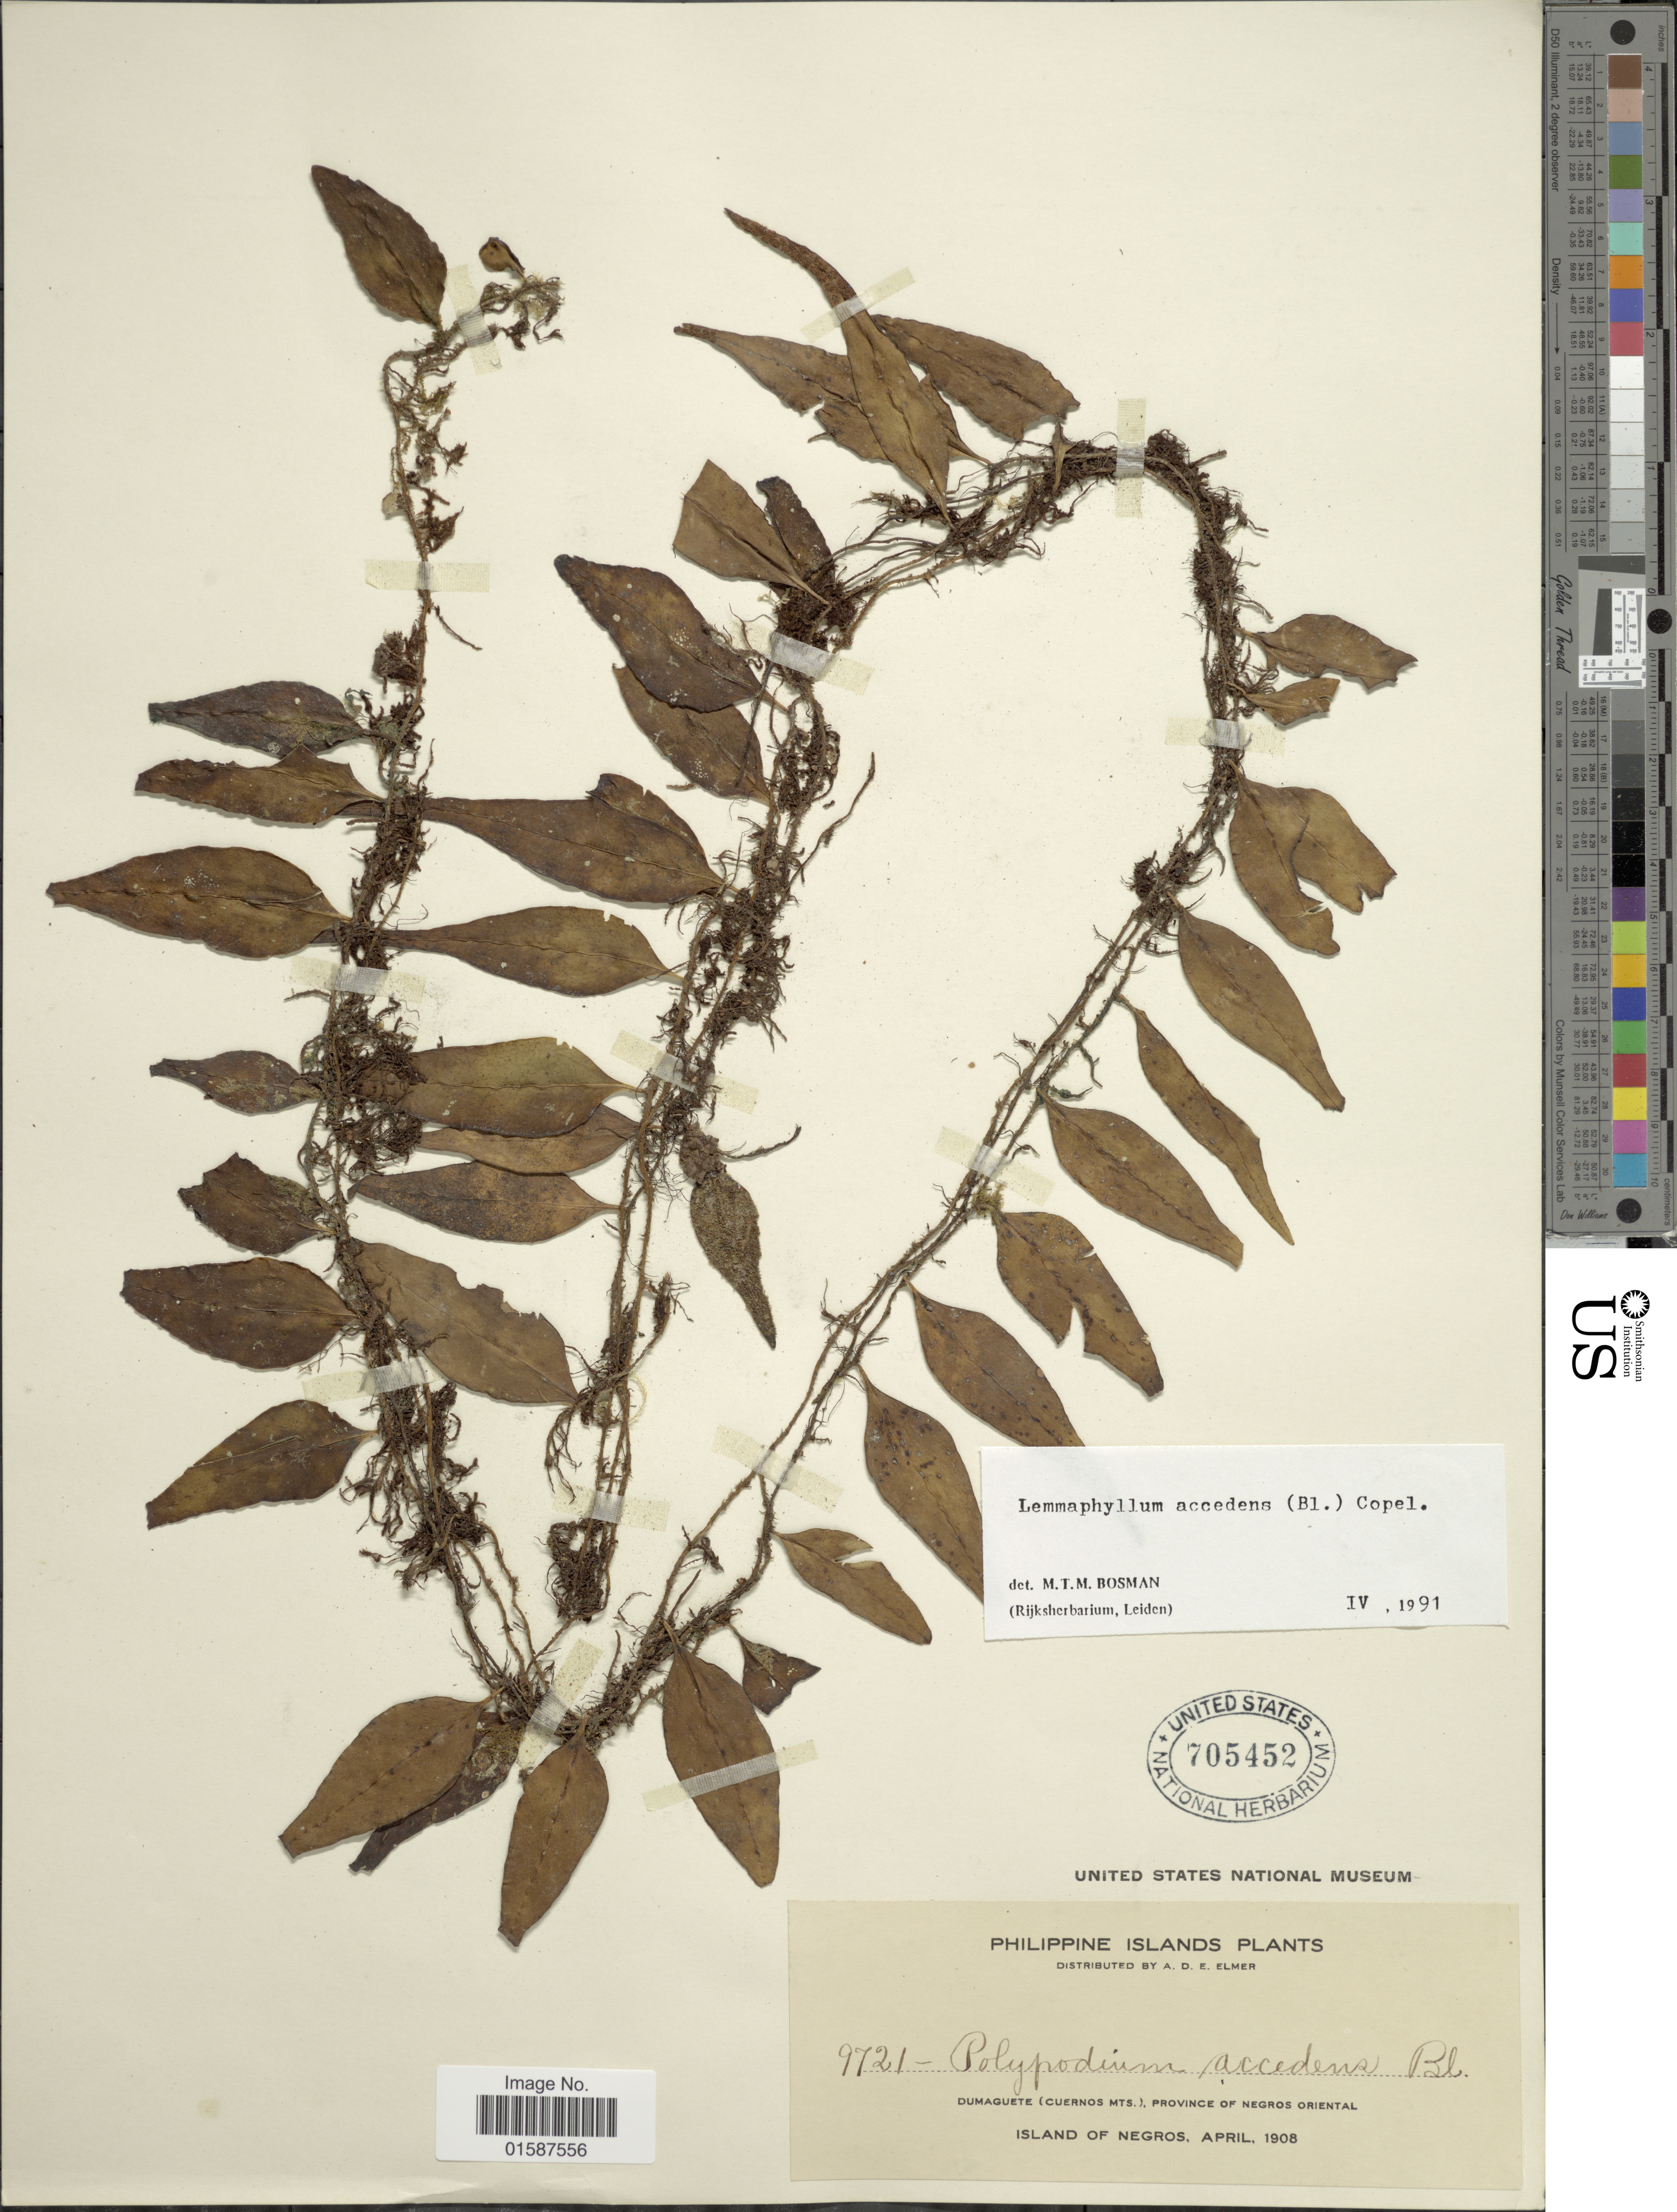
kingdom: Plantae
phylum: Tracheophyta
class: Polypodiopsida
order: Polypodiales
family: Polypodiaceae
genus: Lemmaphyllum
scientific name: Lemmaphyllum accedens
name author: (Blume) Donk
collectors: A. D. E. Elmer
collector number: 9721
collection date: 1908-04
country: Philippines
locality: Dumaguete (Cuernos Mts.), Province of Negros Oriental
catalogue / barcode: US 705452